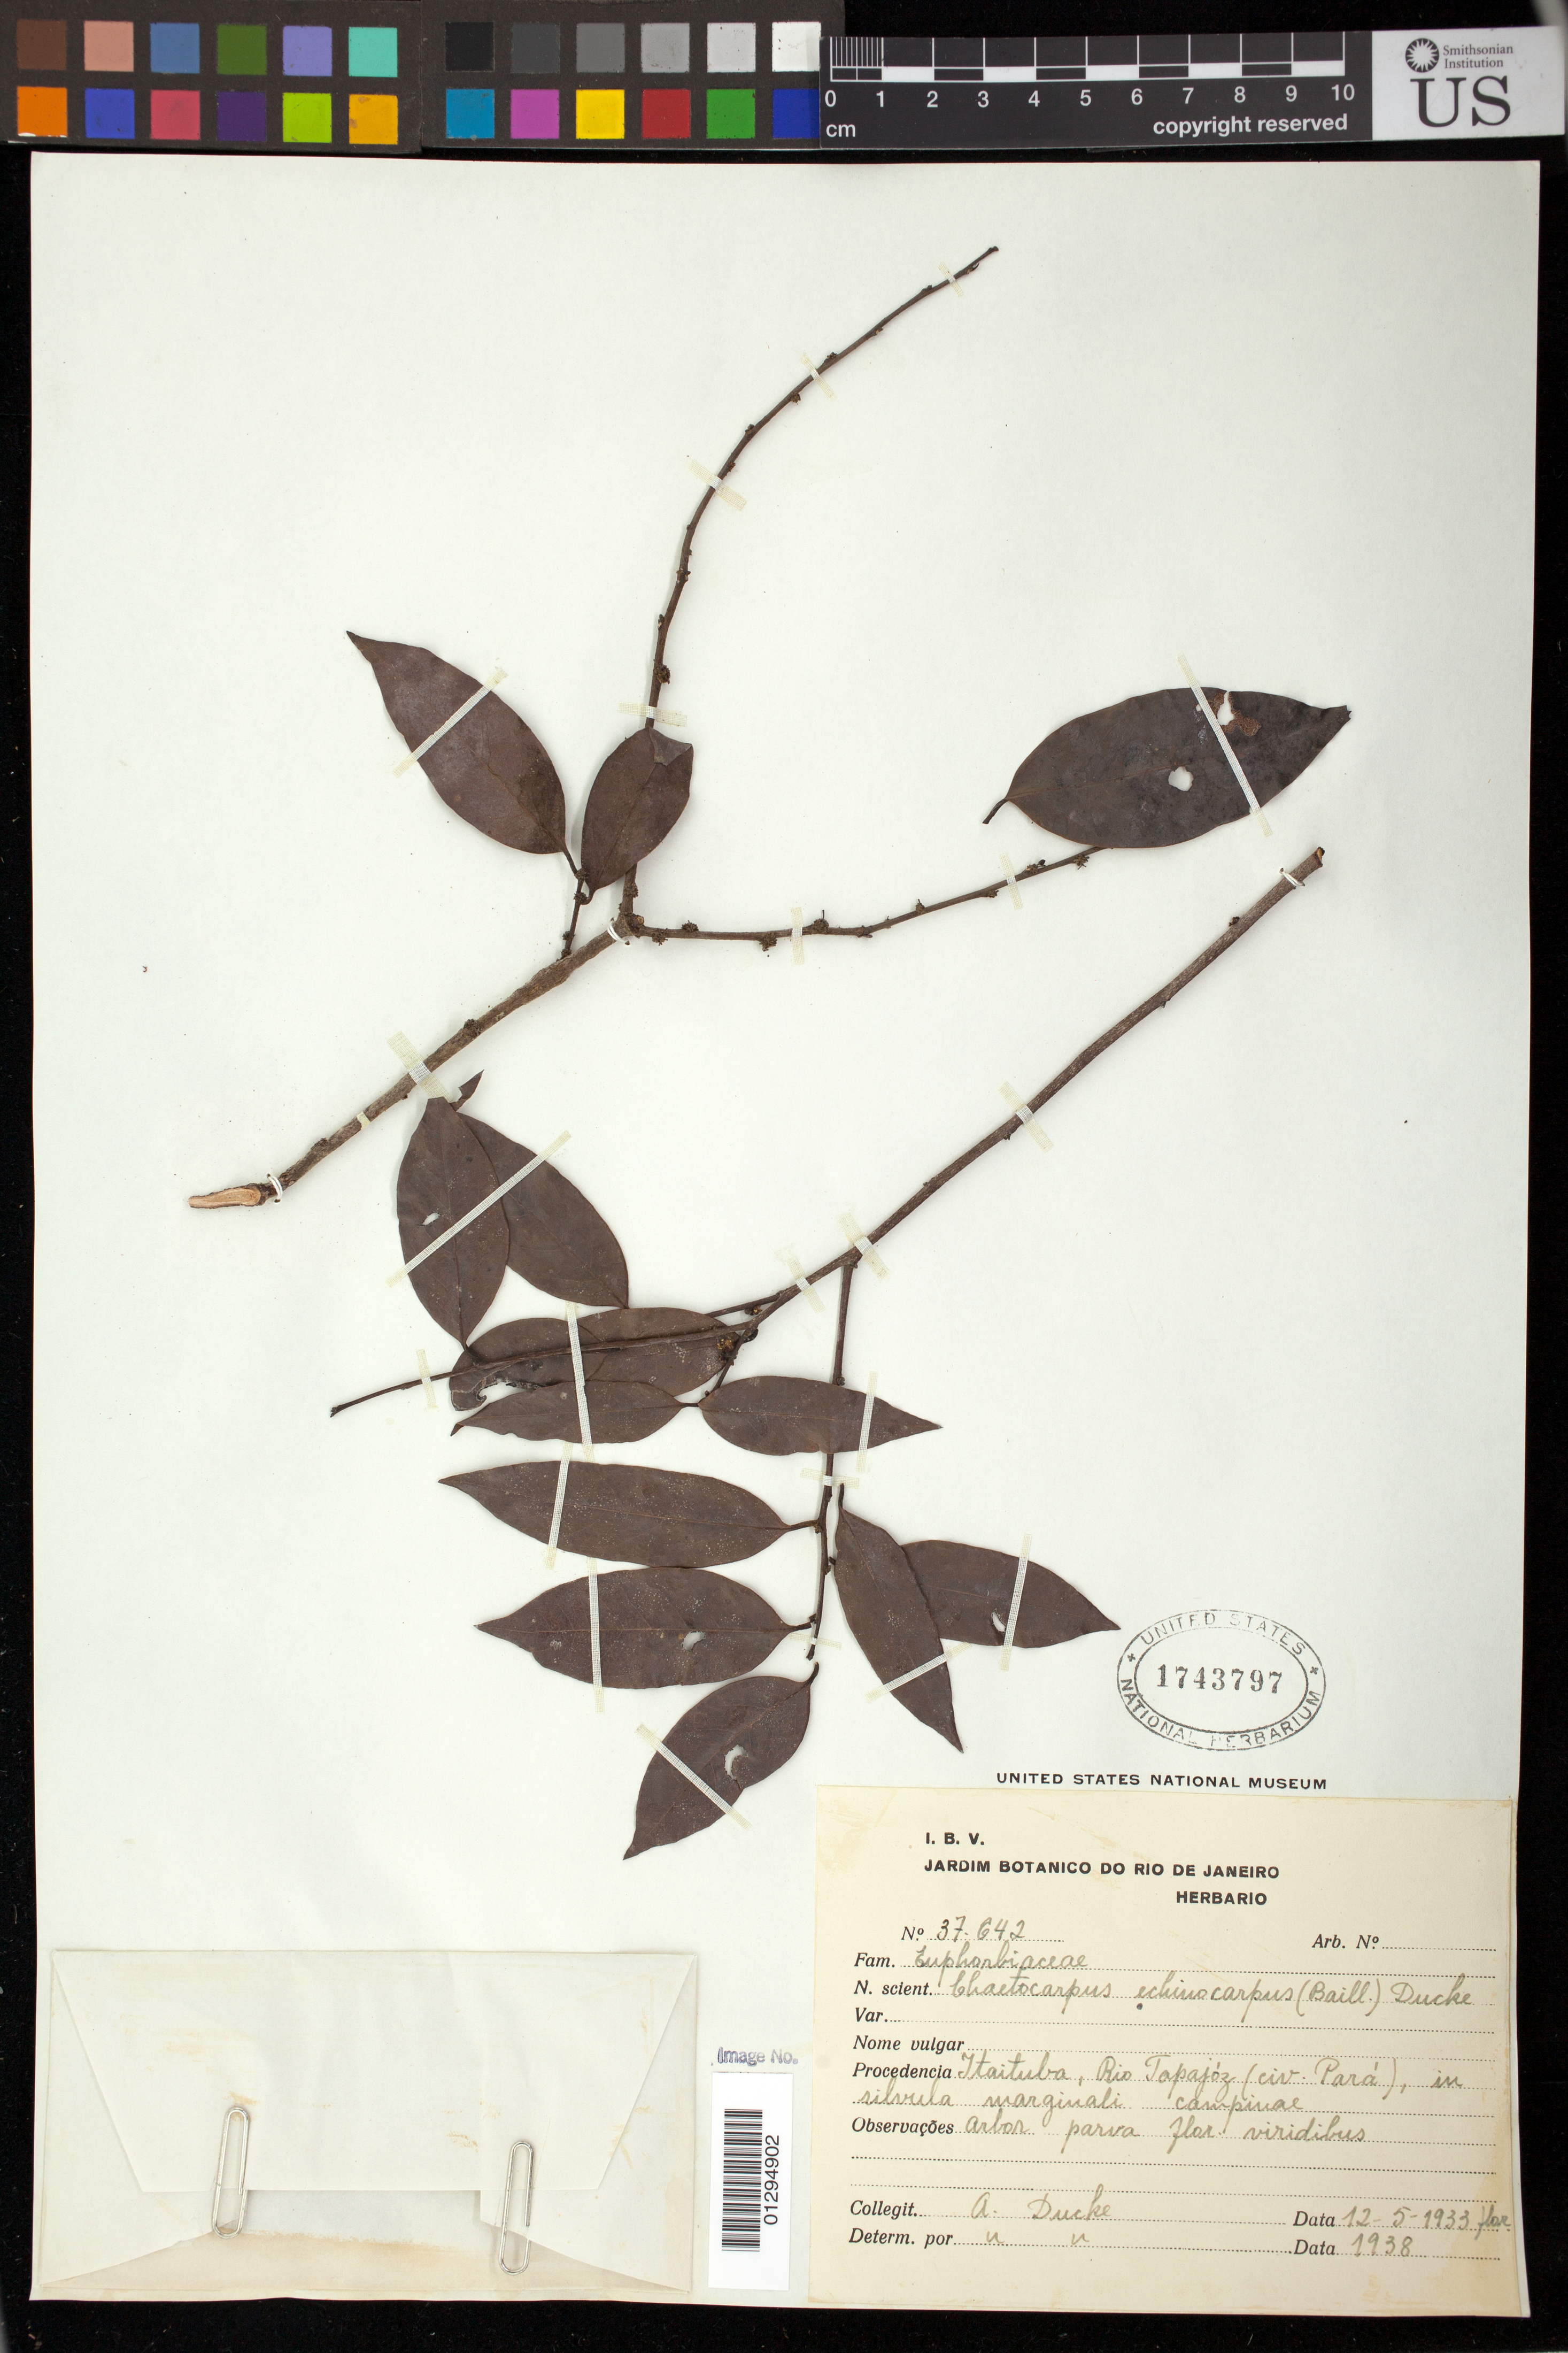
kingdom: Plantae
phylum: Tracheophyta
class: Magnoliopsida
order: Malpighiales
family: Peraceae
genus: Chaetocarpus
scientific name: Chaetocarpus echinocarpus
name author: (Baill.) Ducke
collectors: A. Ducke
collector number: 37642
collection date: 1933-05-12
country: Brazil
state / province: Para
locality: Itaituba, Rio Tapajos, in silvula marginali campinae.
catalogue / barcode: US 1743797